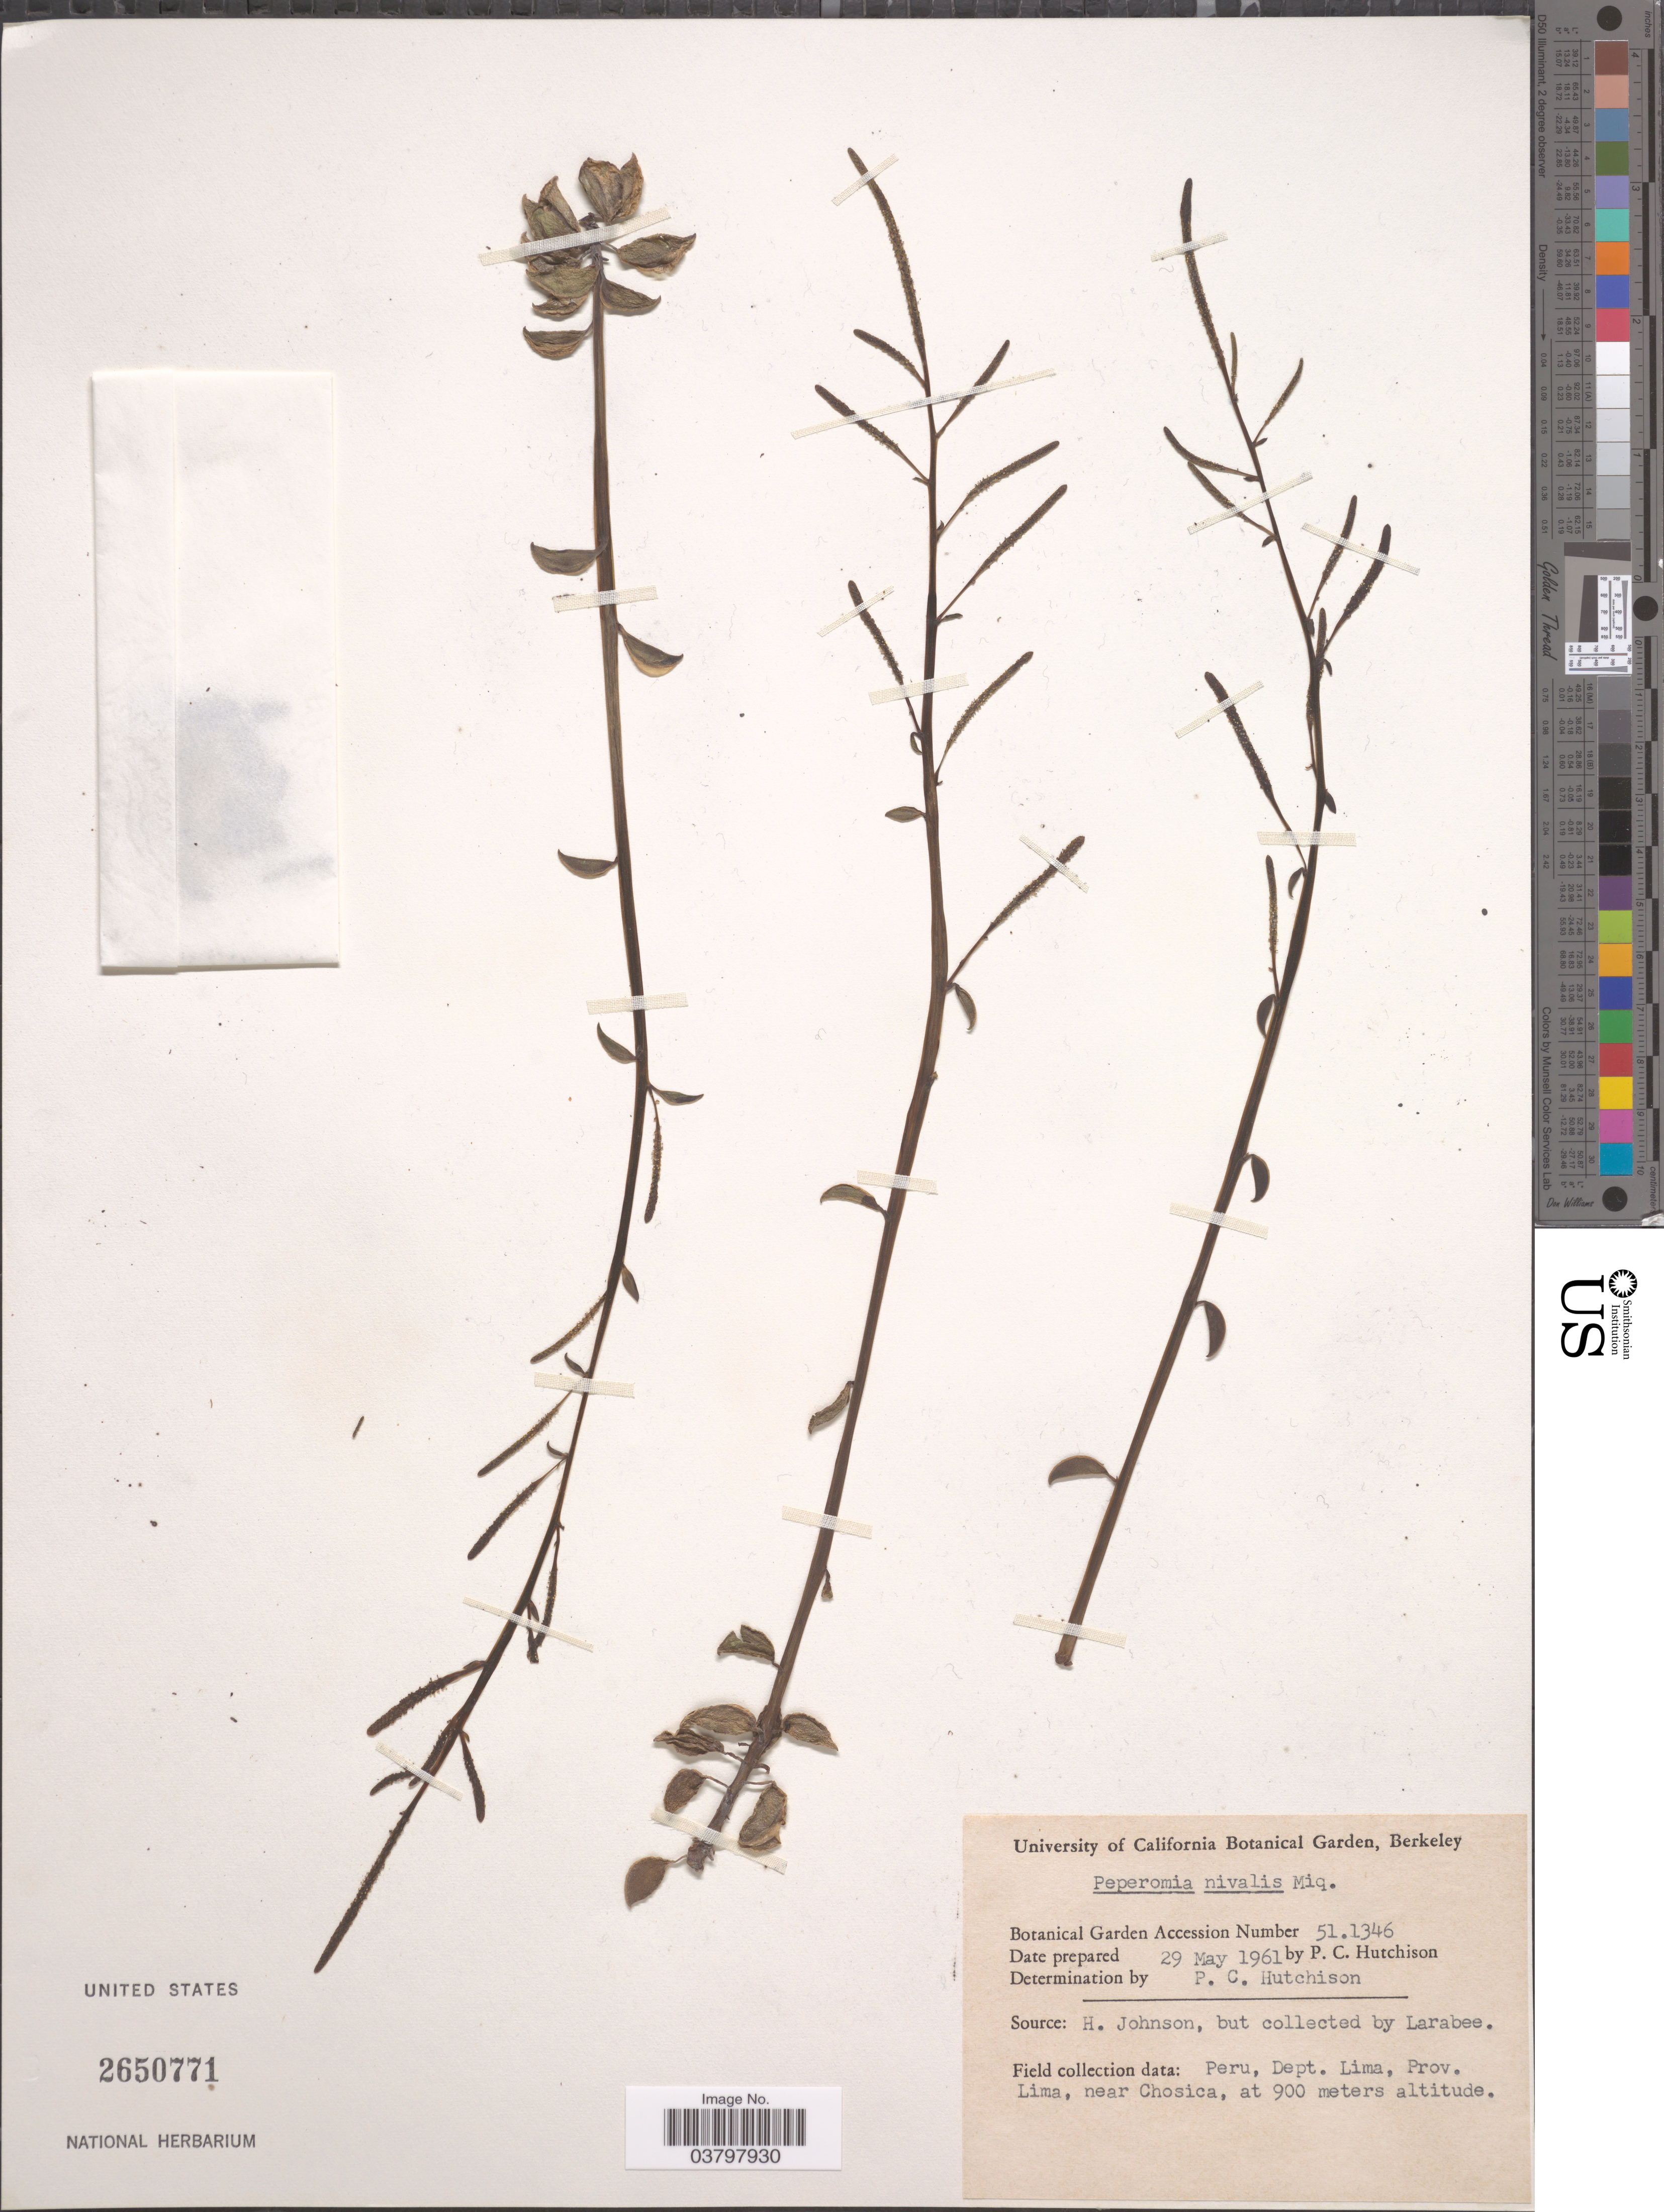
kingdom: Plantae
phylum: Tracheophyta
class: Magnoliopsida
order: Piperales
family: Piperaceae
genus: Peperomia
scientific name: Peperomia nivalis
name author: Miq.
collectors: P. C. Hutchison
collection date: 1961-05-29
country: United States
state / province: California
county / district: Alameda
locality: University of California Botanical Garden, Berkeley.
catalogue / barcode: US 2650771